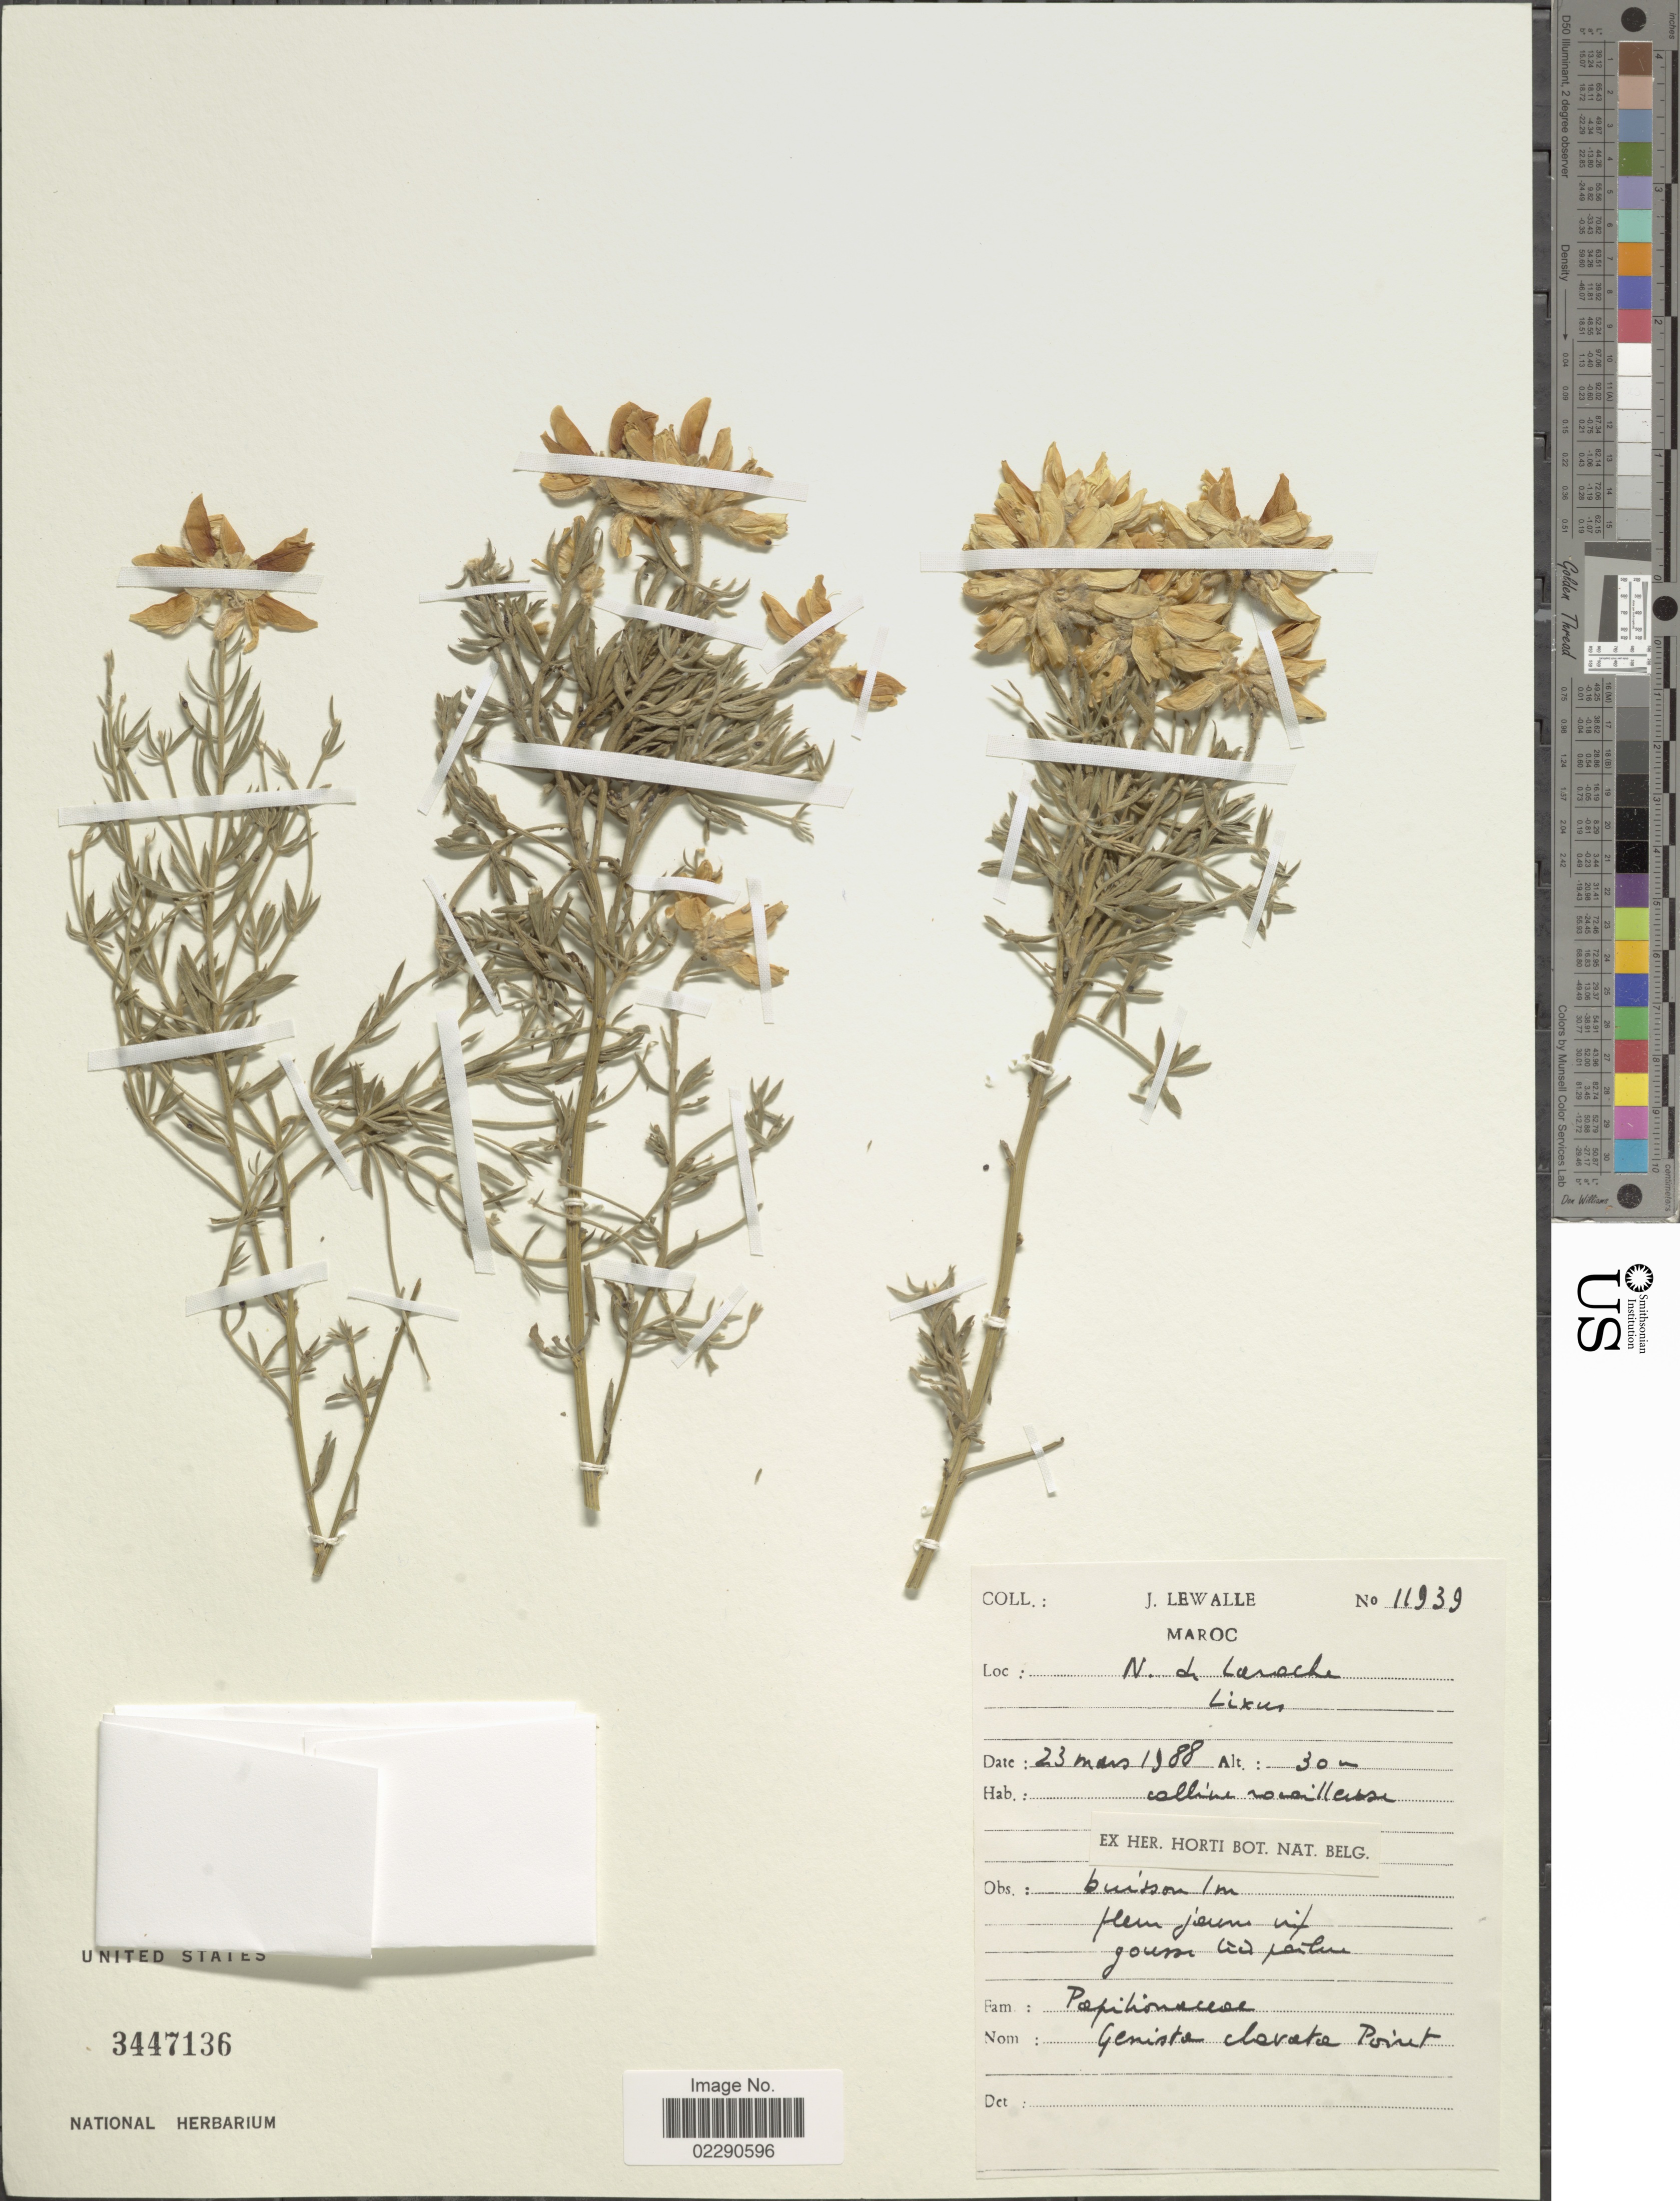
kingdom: Plantae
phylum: Tracheophyta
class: Magnoliopsida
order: Fabales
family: Fabaceae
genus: Genista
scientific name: Genista clavata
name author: Poir.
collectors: J. Lewalle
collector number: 11939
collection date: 1988-03-23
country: Morocco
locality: N. de Laroche, Lixus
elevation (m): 30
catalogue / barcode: US 3447136